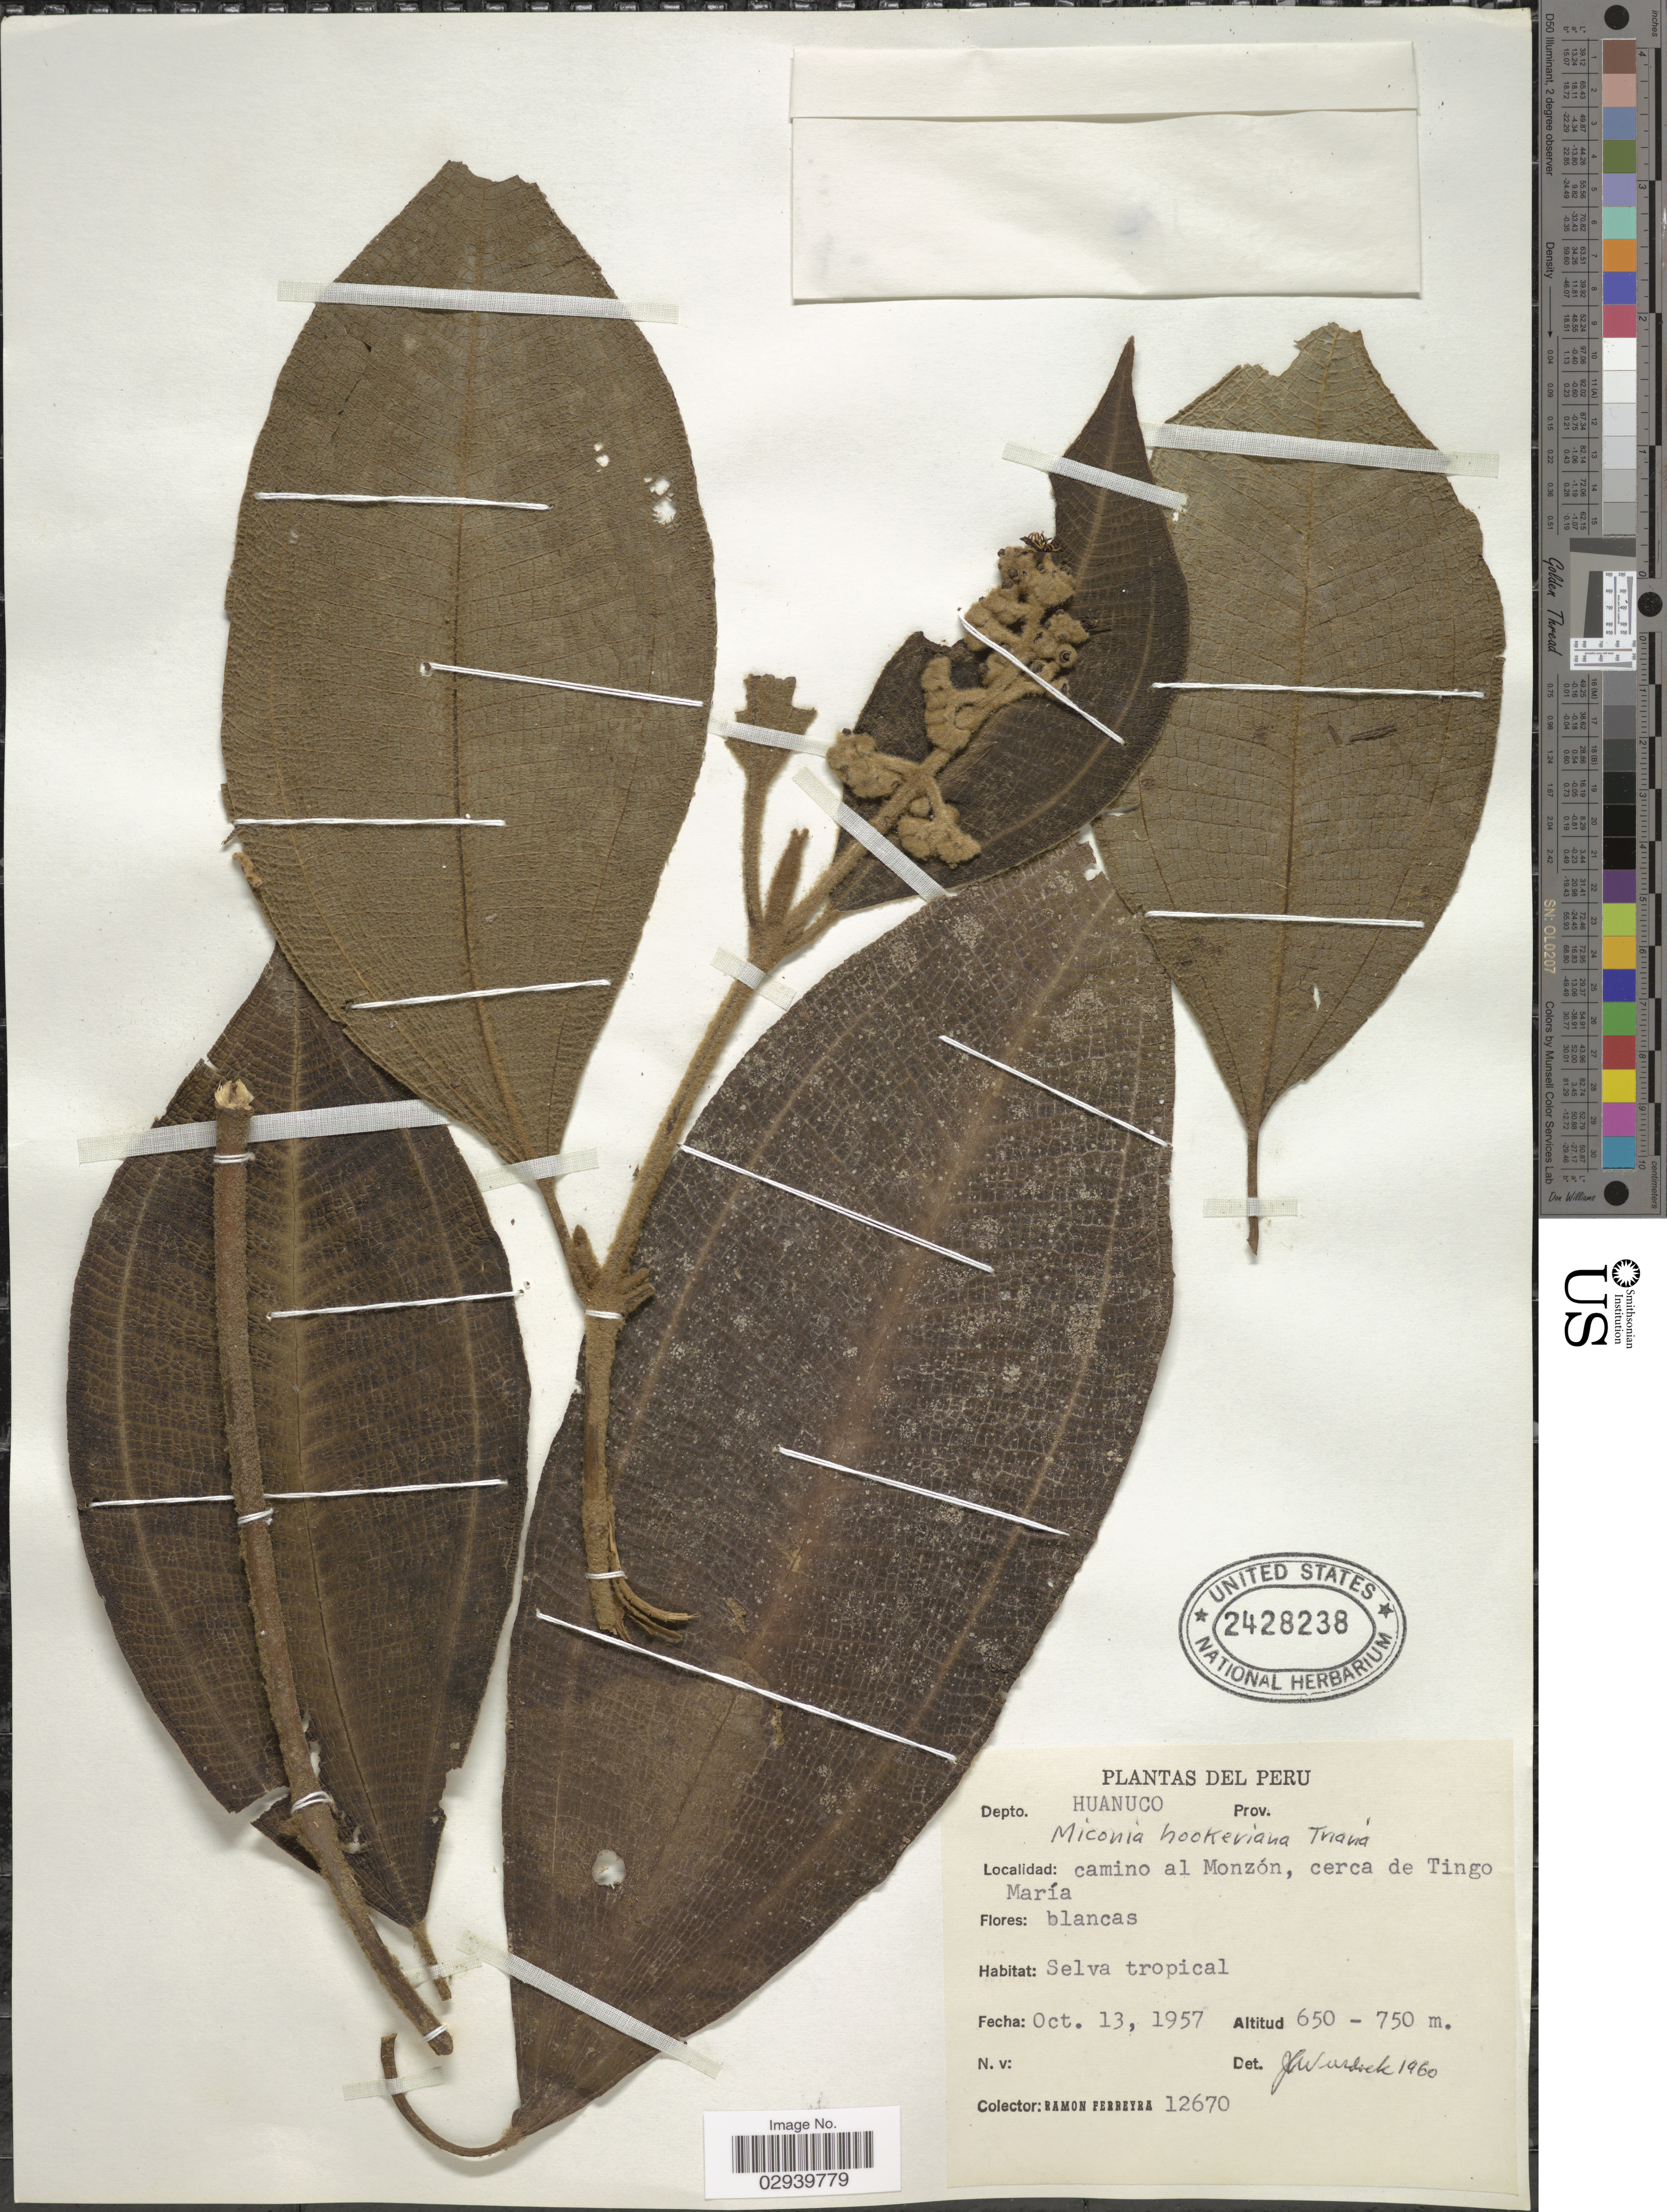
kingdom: Plantae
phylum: Tracheophyta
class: Magnoliopsida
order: Myrtales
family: Melastomataceae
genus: Miconia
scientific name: Miconia hookeriana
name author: Triana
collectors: R. A. Ferreyra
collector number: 12670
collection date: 1957-10-13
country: Peru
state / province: Huánuco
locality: Depto. Huanuco. Camino al Monzón, cerca de Tingo María.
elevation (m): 650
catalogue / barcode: US 2428238